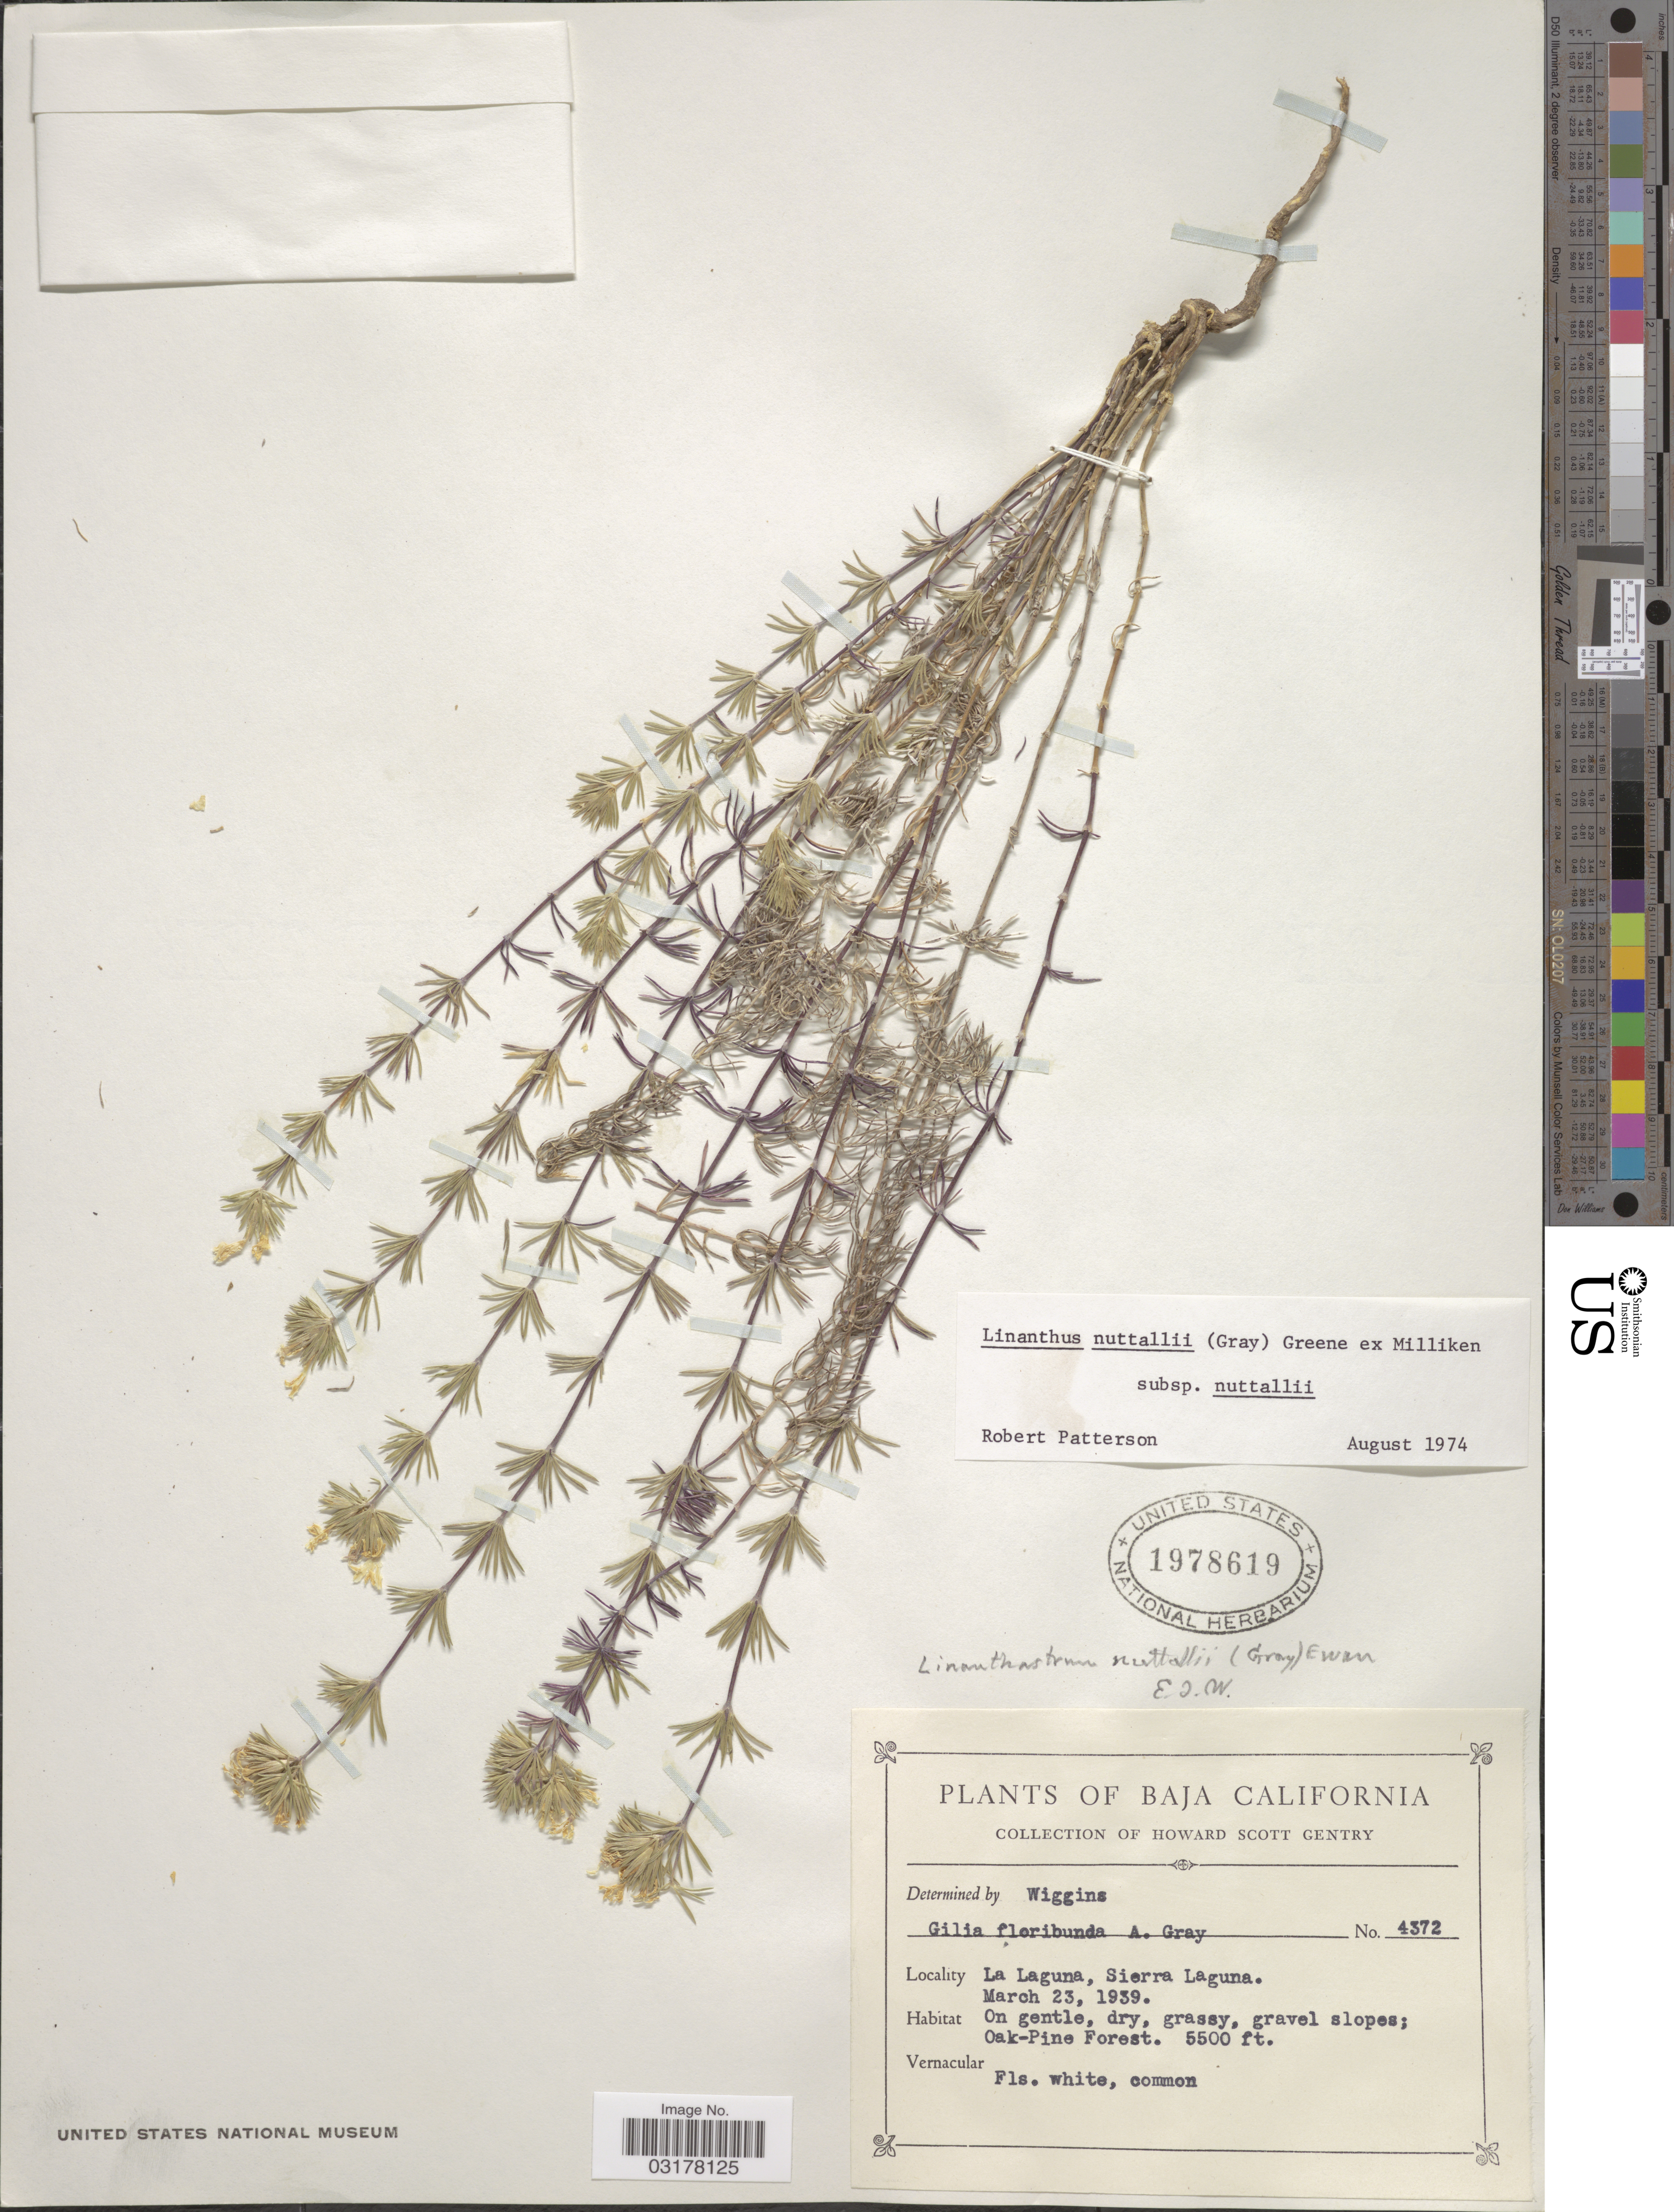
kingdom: Plantae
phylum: Tracheophyta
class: Magnoliopsida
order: Ericales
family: Polemoniaceae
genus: Leptosiphon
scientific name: Leptosiphon nuttallii subsp. nuttallii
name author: (A. Gray) J.M. Porter & L.A. Johnson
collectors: H. S. Gentry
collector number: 4372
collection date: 1939-03-23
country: Mexico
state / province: Baja California Sur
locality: La Laguna, Sierra Laguna.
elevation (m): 1676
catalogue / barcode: US 1978619